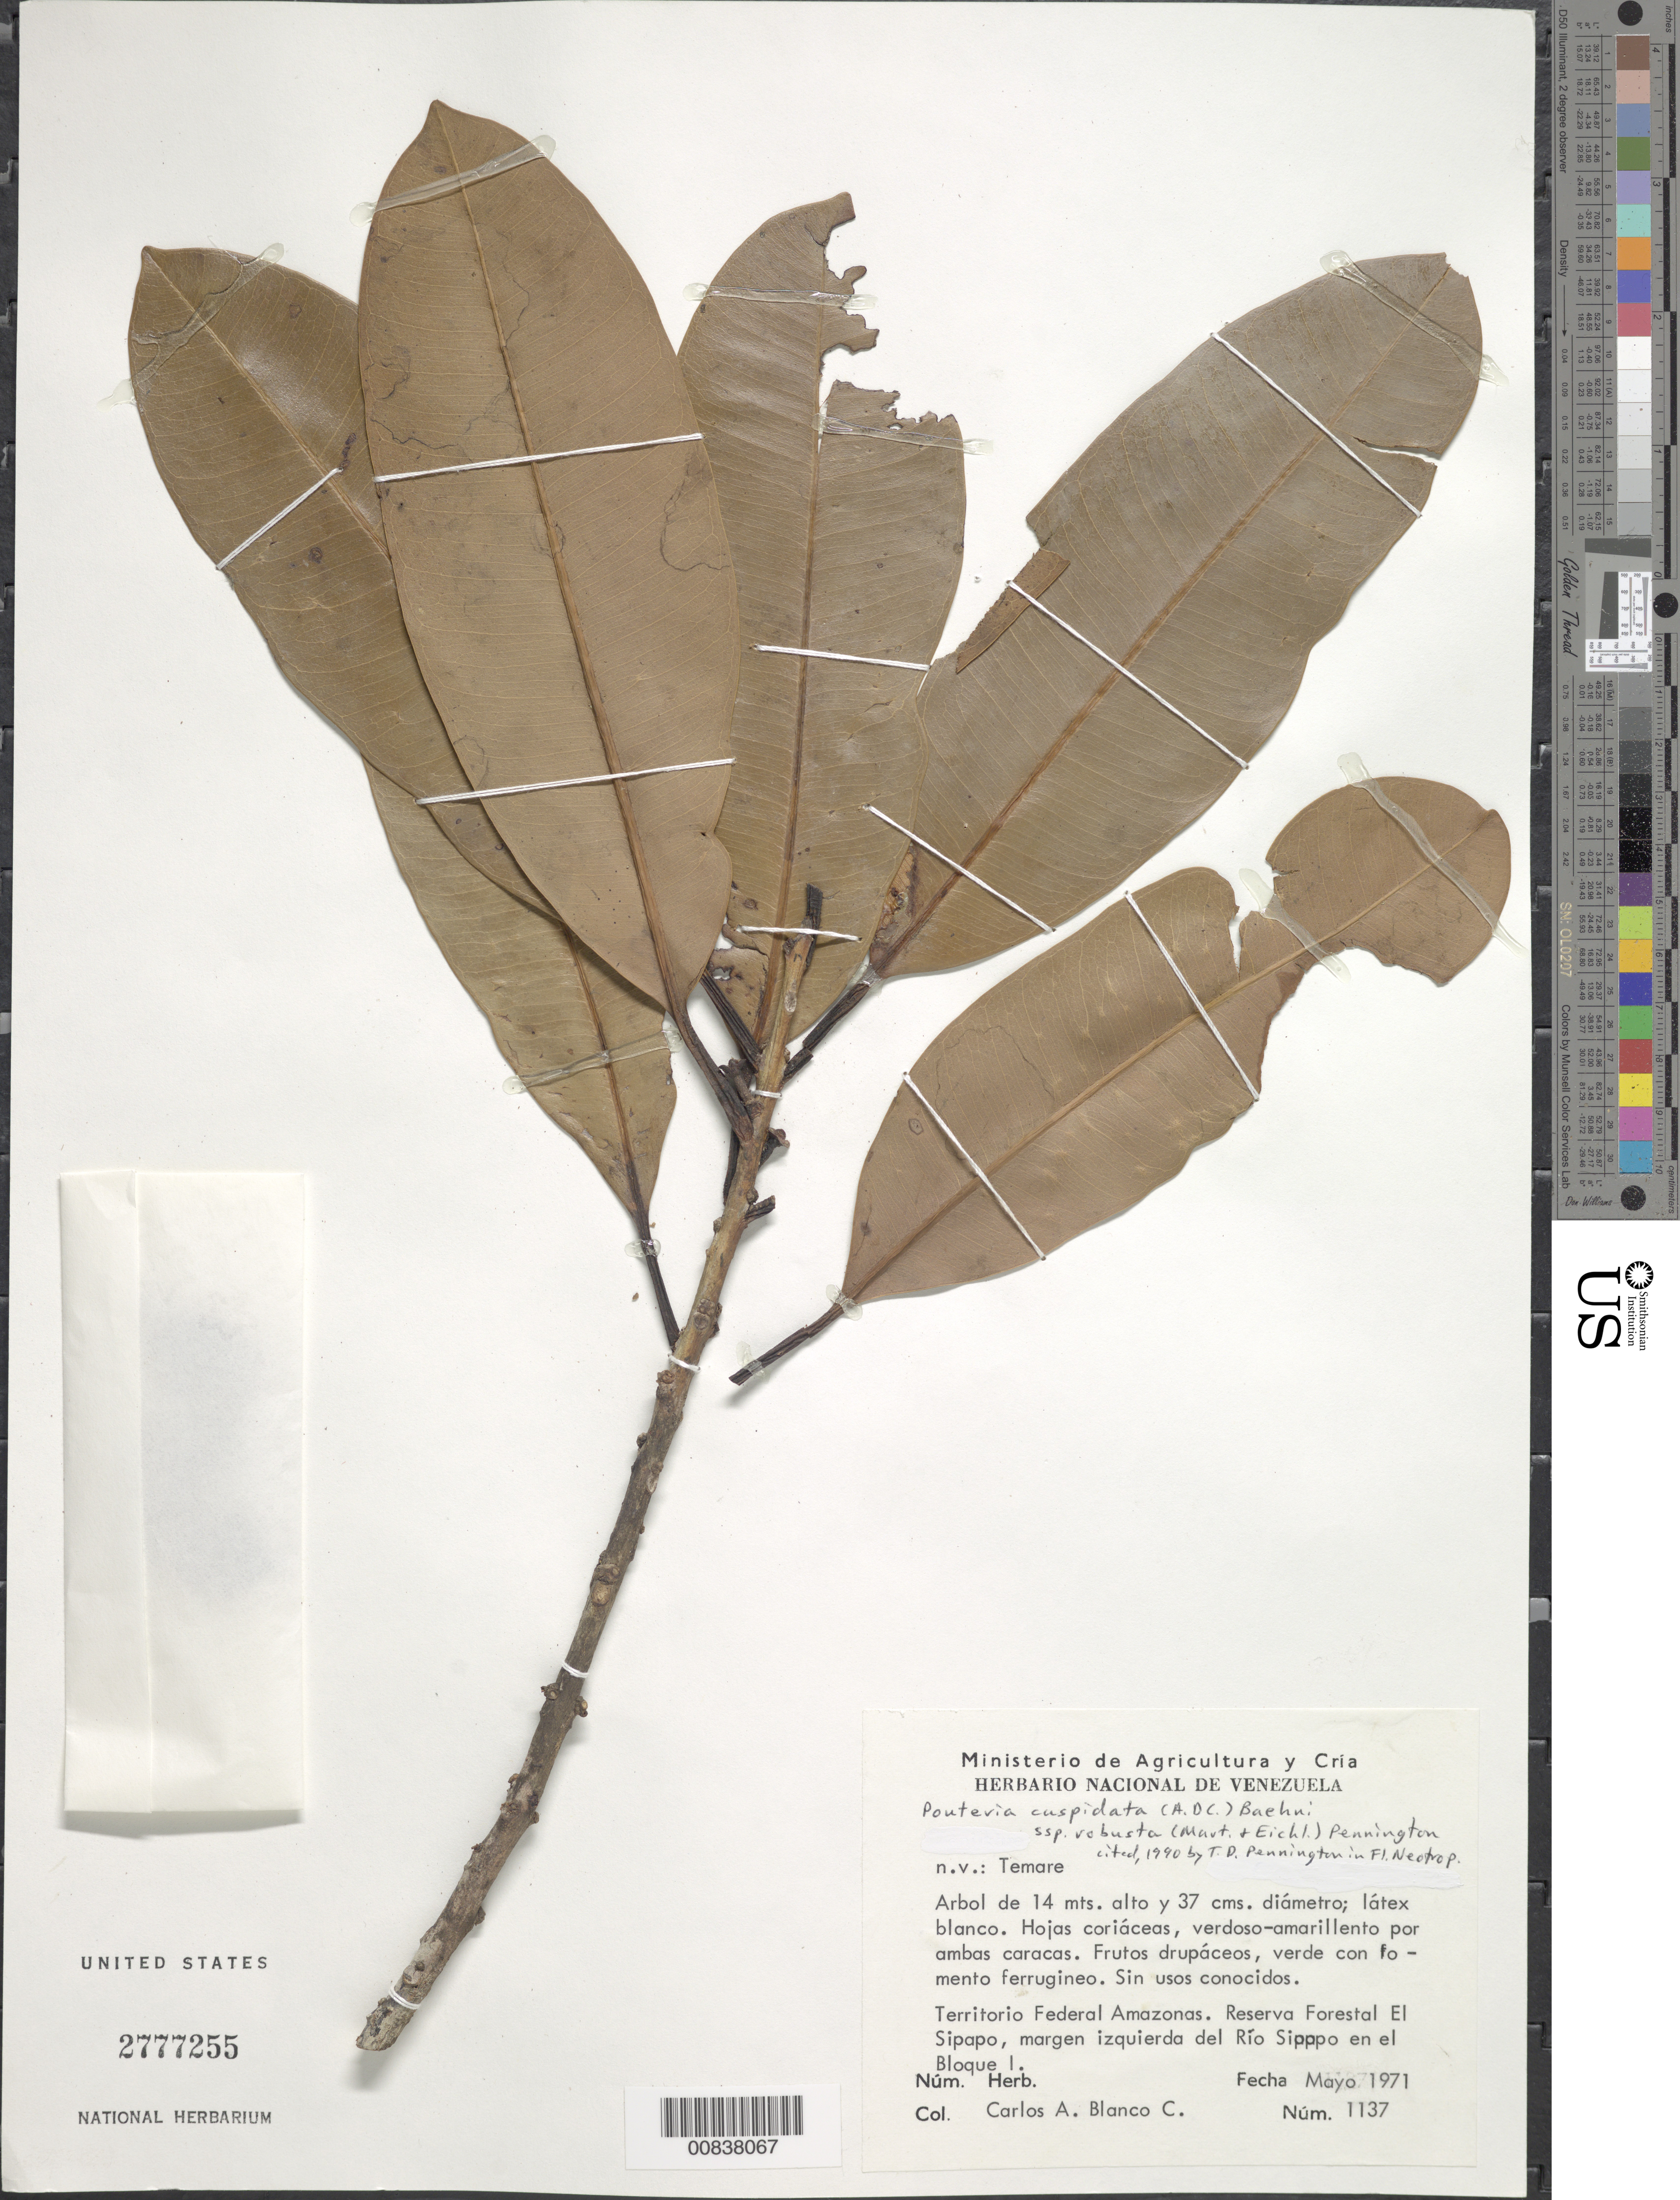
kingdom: Plantae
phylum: Tracheophyta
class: Magnoliopsida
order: Ericales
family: Sapotaceae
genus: Pouteria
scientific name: Pouteria cuspidata subsp. robusta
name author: (Mart. & Eichler) T.D. Penn.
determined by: Pennington, T. D., (K)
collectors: C. A. Blanco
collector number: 1137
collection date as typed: May-71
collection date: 1971-05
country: Venezuela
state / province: Amazonas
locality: Reserva Forestal El Sipapo, Río Sipapo; Bloque I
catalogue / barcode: US 2777255